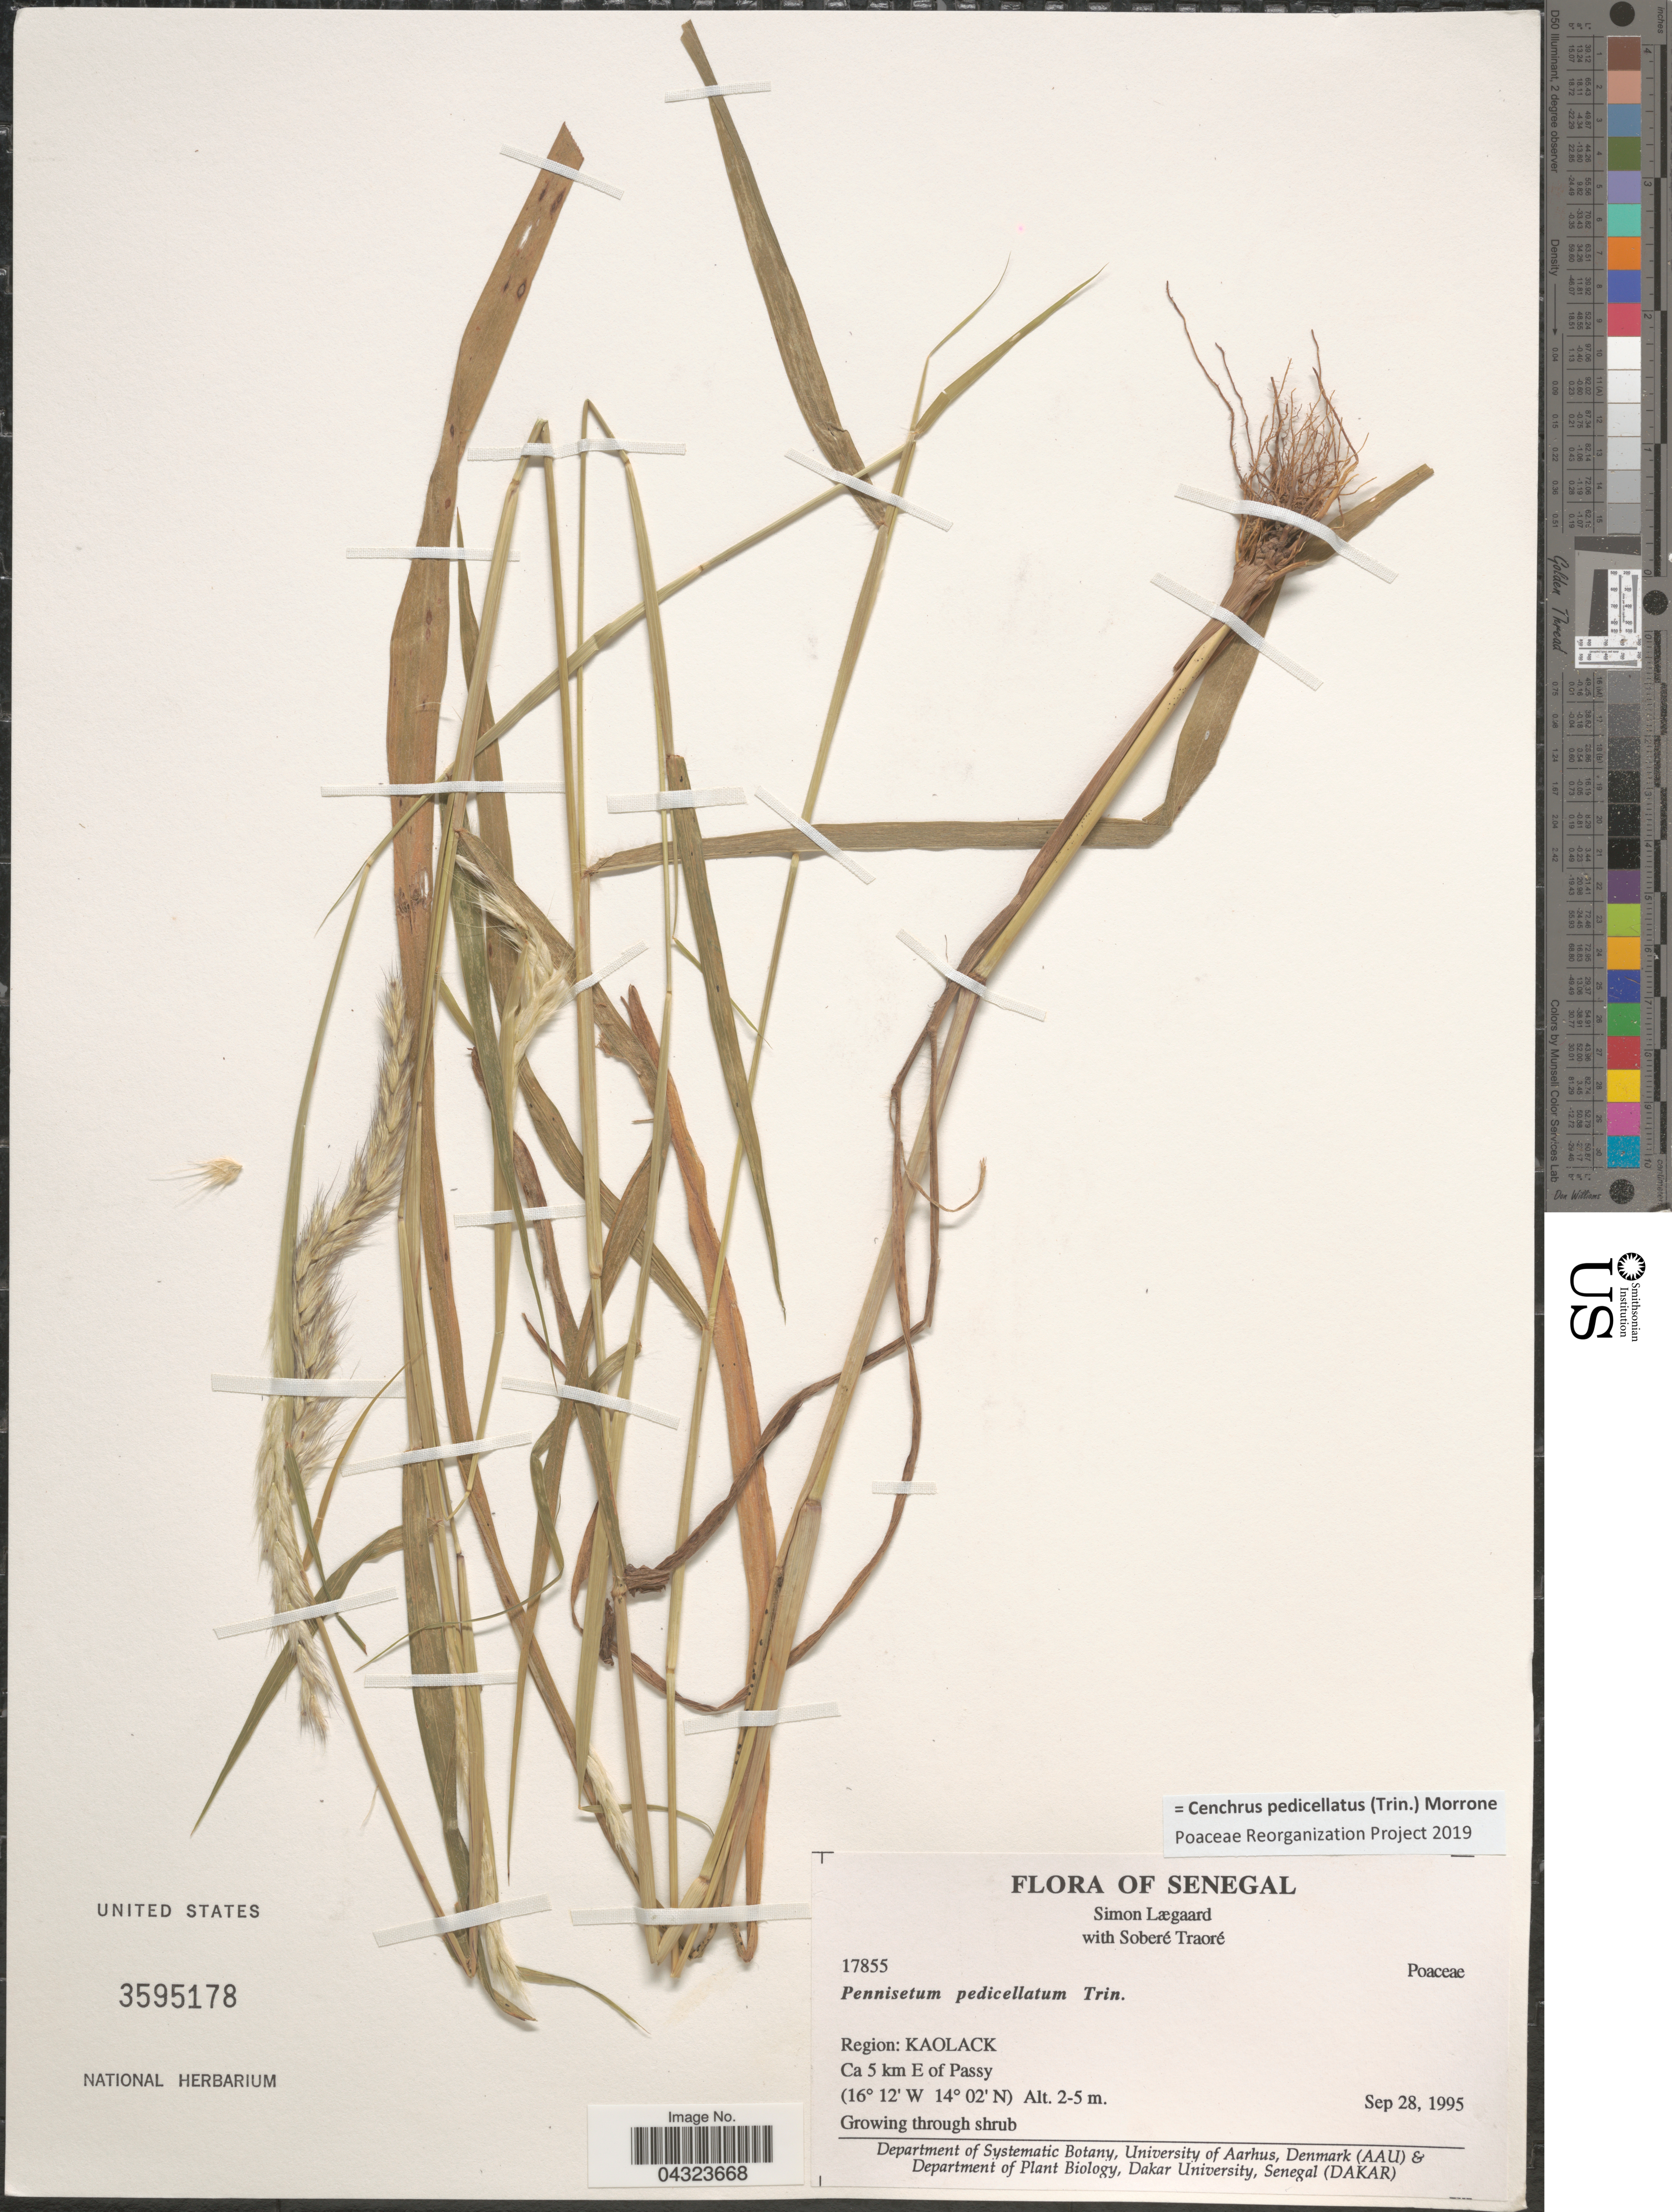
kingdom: Plantae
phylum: Tracheophyta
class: Liliopsida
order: Poales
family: Poaceae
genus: Cenchrus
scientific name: Cenchrus pedicellatus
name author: (Trin.) Morrone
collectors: S. Lægaard & S. Traore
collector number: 17855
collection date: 1995-09-28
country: Senegal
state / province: Kaolack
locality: Region: Kaolack. Ca 5 km E of Passy.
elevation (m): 2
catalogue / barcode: US 3595178